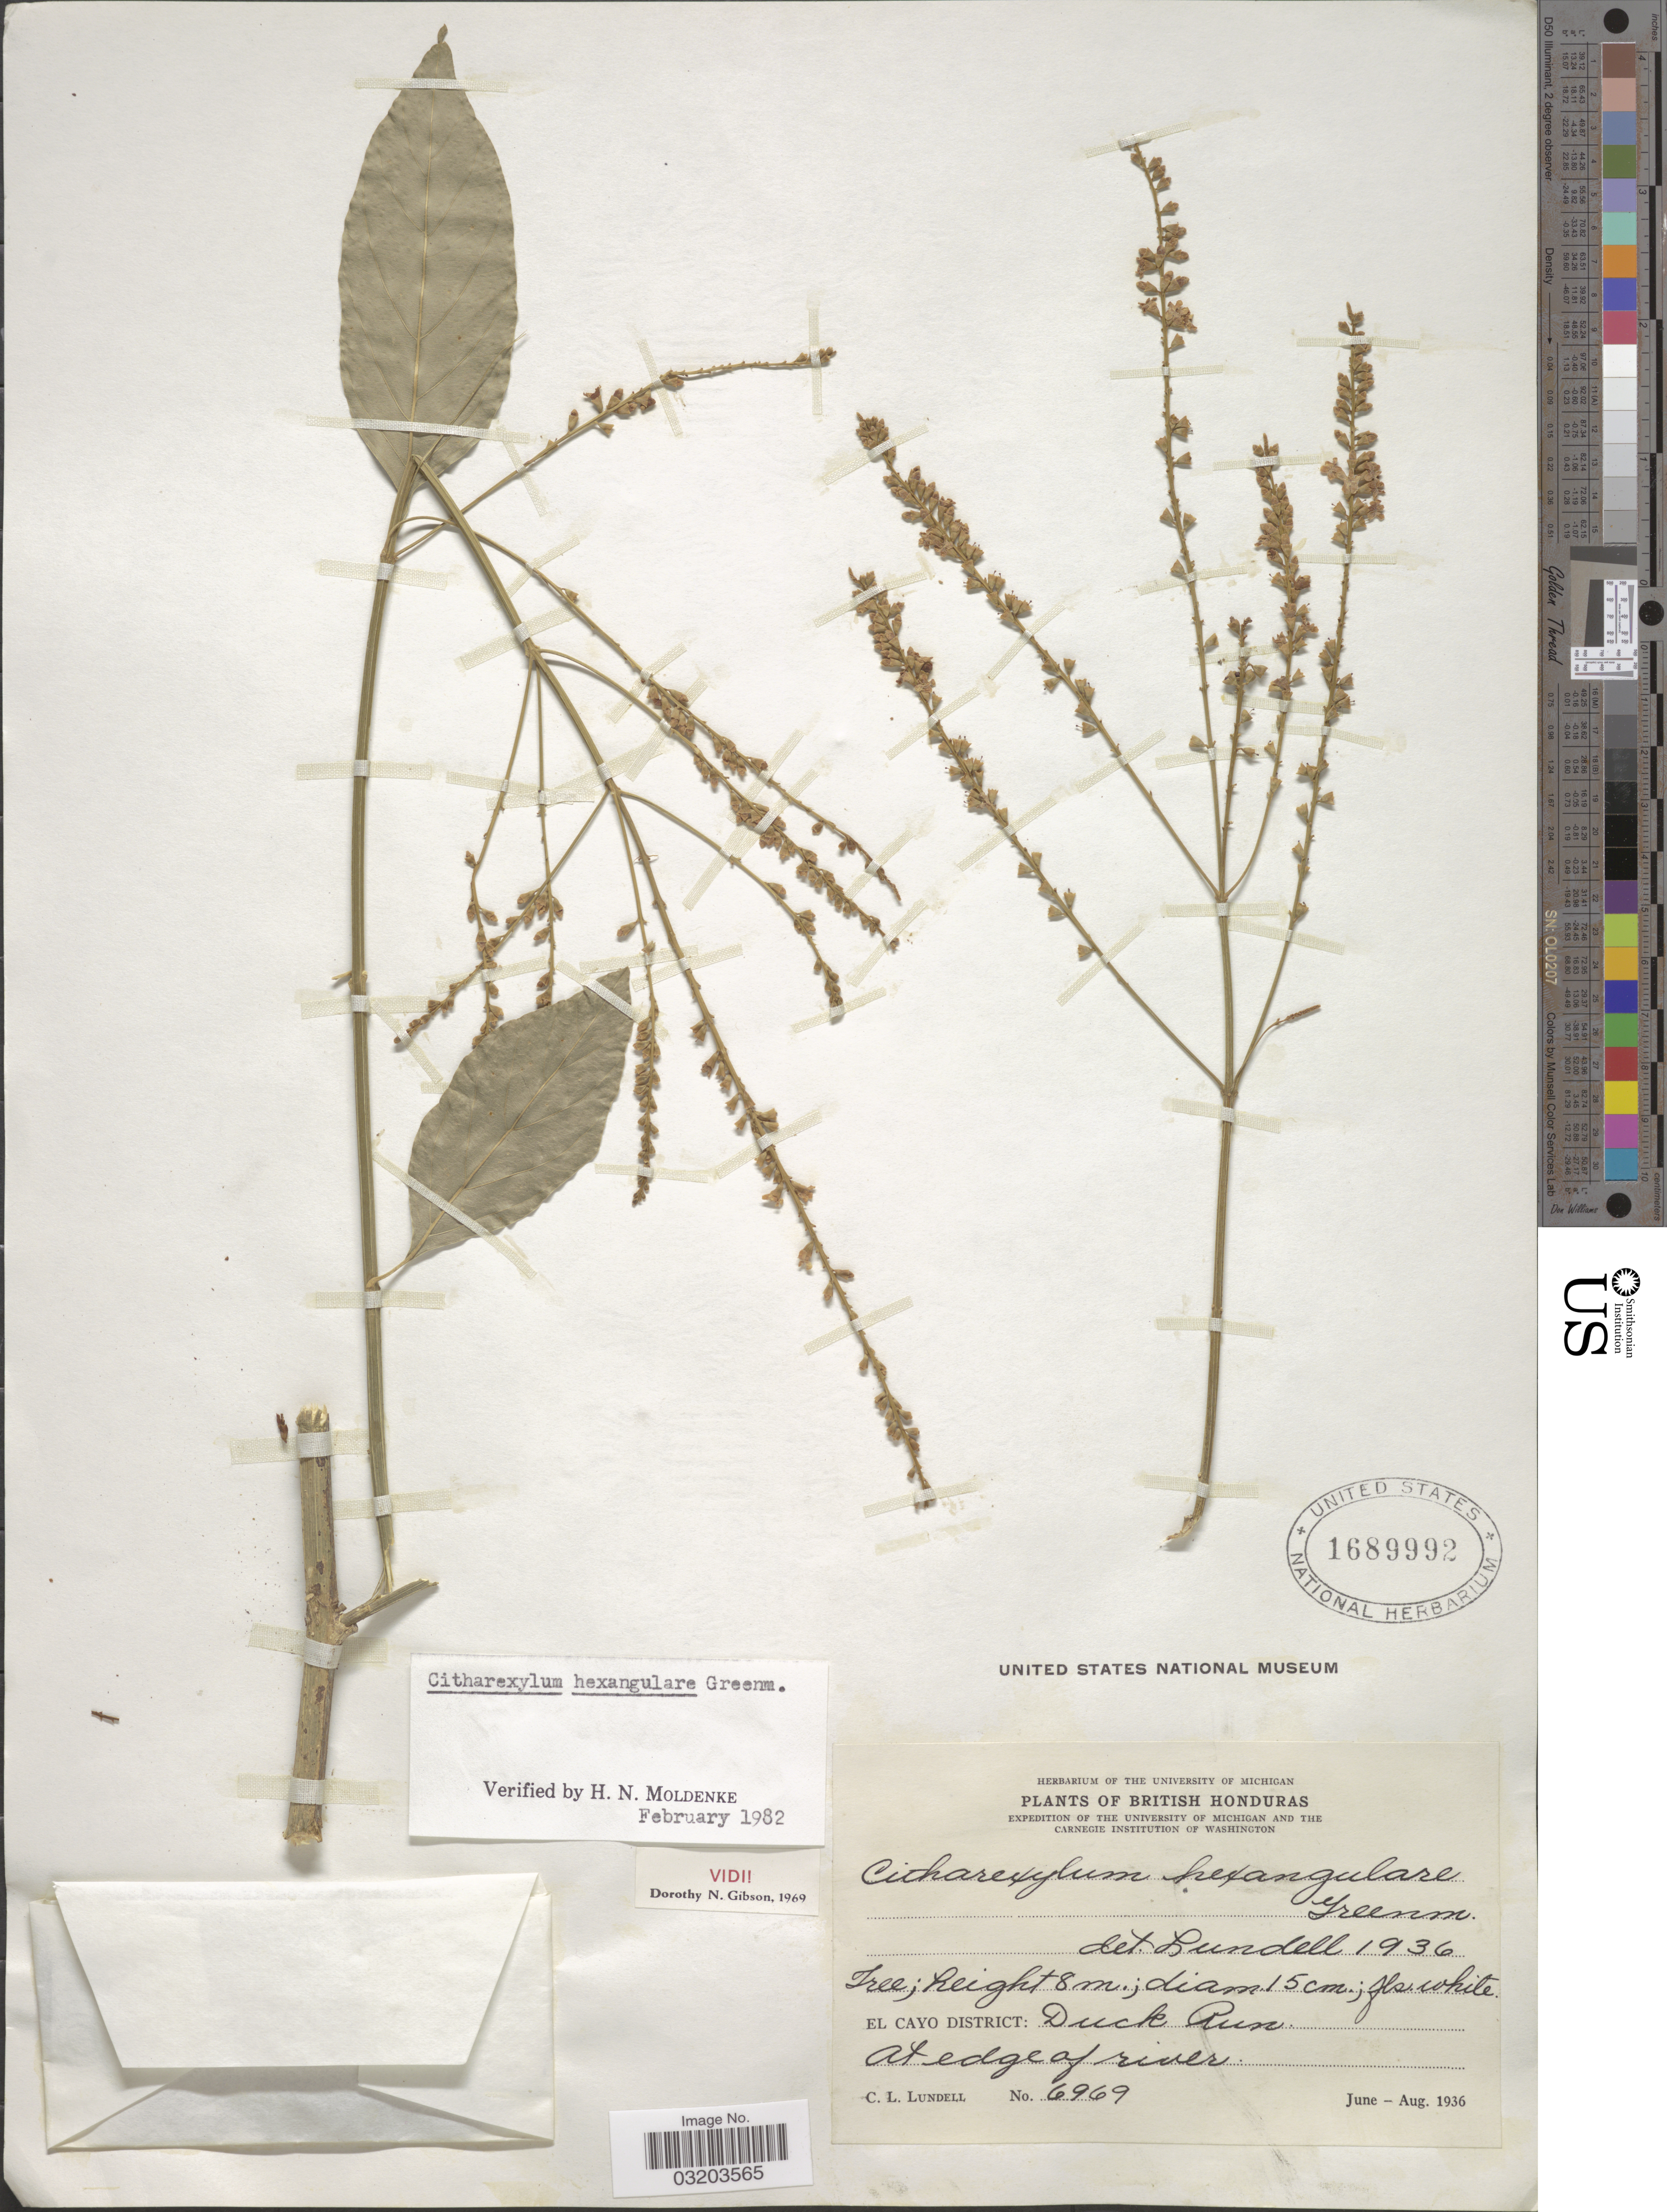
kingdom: Plantae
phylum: Tracheophyta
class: Magnoliopsida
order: Lamiales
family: Verbenaceae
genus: Citharexylum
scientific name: Citharexylum hexangulare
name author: Greenm.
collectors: C. L. Lundell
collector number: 6969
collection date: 1936-06/1936-08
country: Belize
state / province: Cayo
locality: British Honduras. El Cayo District: Duck Run. At edge of river.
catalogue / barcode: US 1689992